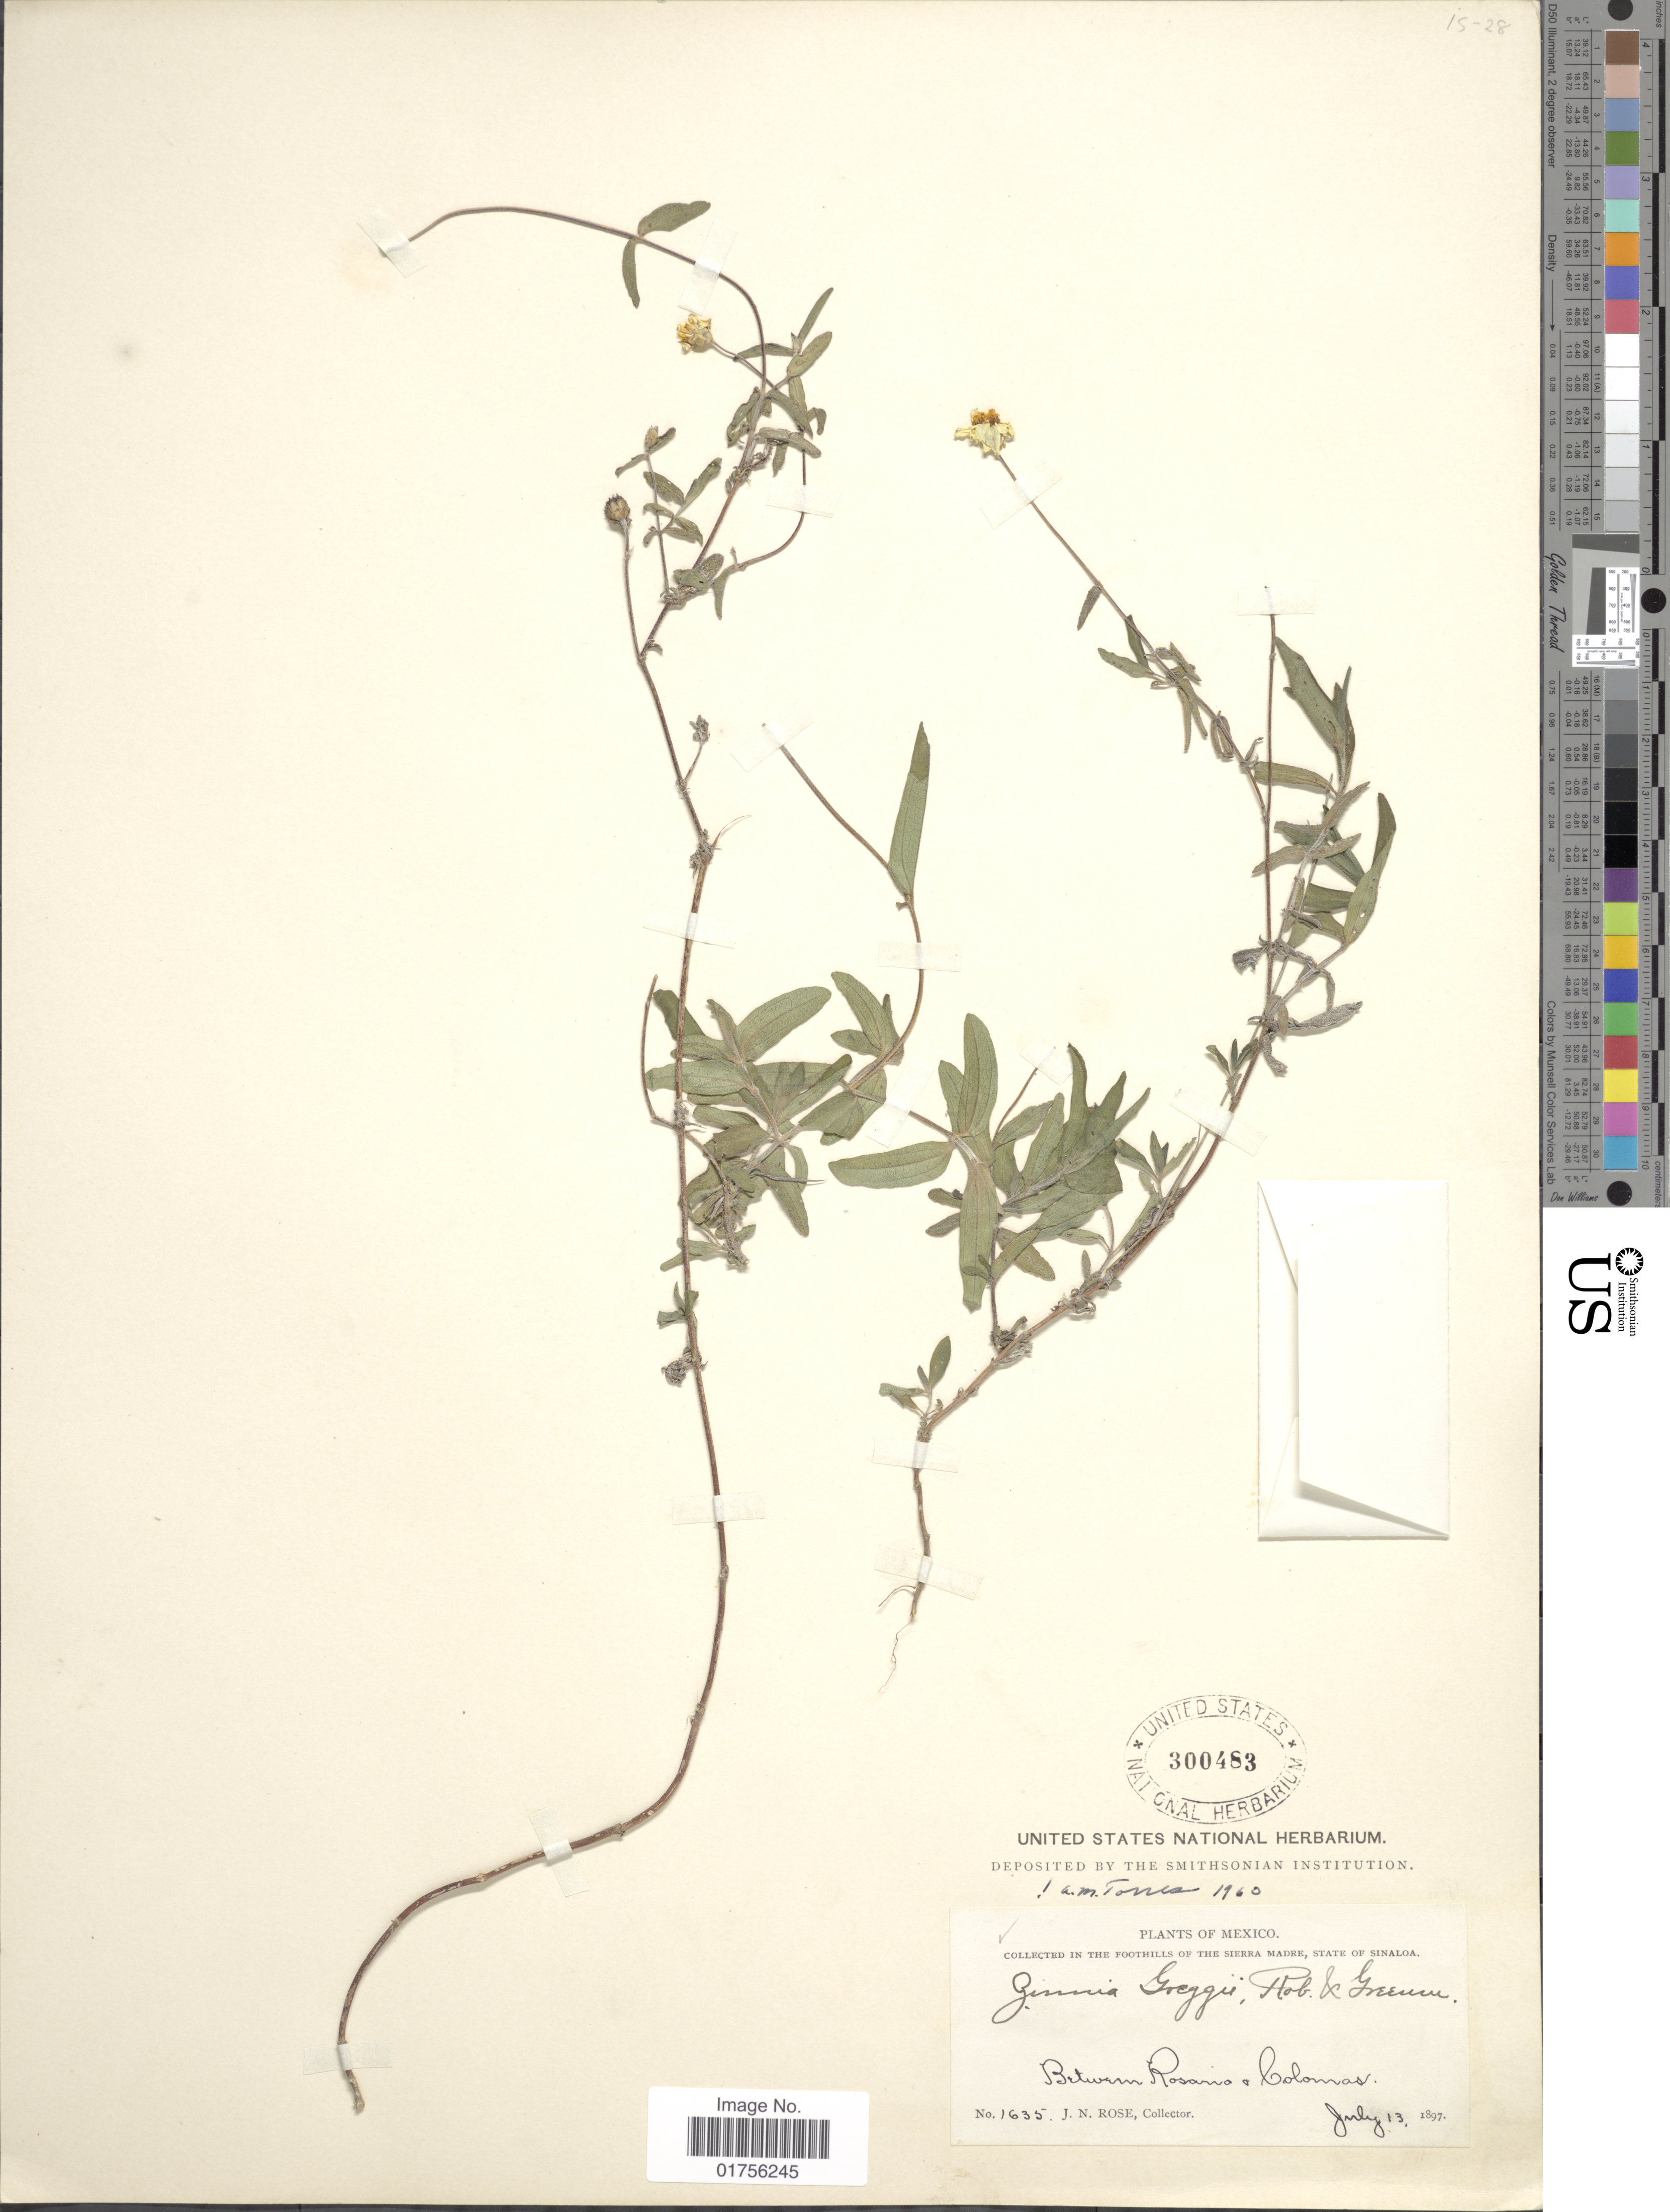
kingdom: Plantae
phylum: Tracheophyta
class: Magnoliopsida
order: Asterales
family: Asteraceae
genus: Zinnia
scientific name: Zinnia greggii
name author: (B.L. Rob.) B.L. Rob.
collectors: J. N. Rose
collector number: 1635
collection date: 1897-07-13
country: Mexico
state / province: Sinaloa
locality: In the Foothills of the Sierra Madre, State of Sinaloa, Between Rosario & Colomas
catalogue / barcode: US 300483